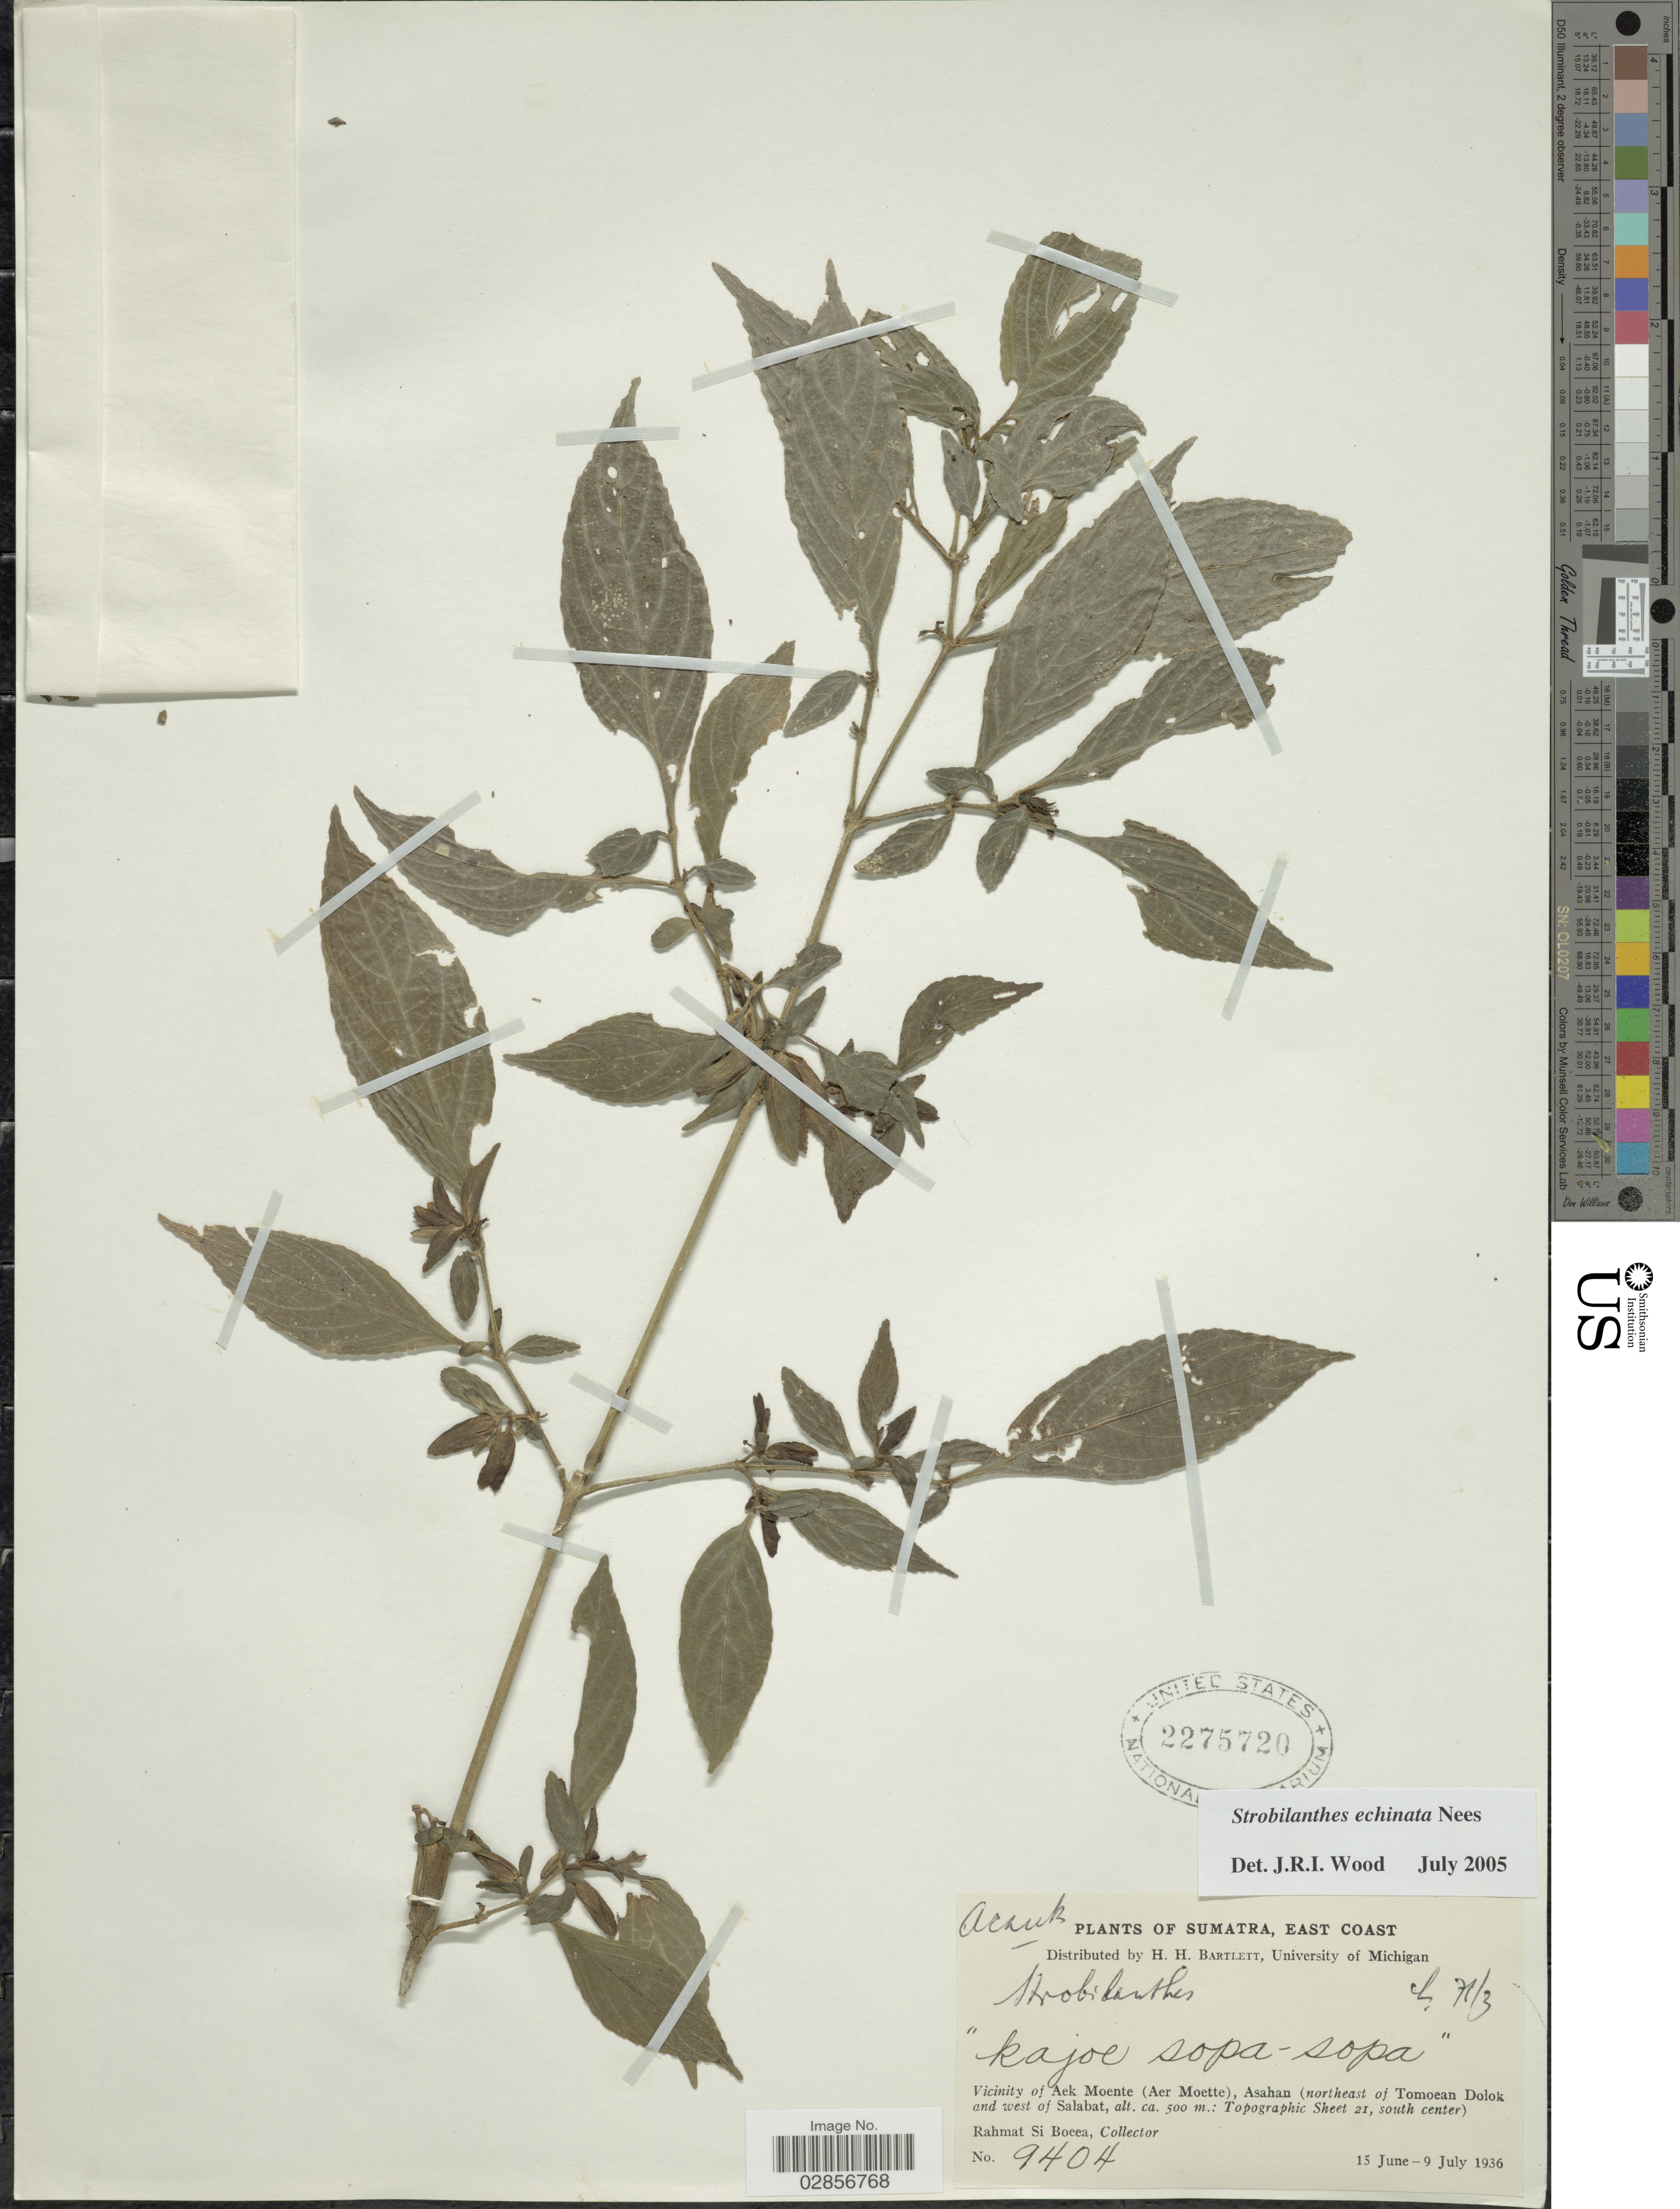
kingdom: Plantae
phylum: Tracheophyta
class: Magnoliopsida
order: Lamiales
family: Acanthaceae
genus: Strobilanthes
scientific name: Strobilanthes echinata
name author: Nees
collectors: Rahmat Si Boeea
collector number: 9404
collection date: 1936-06-15/1936-07-09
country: Indonesia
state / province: Sumatra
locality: East Coast. Vicinity of Aek Moente (Aer Moette), Asahan (northeast of Toemoean Dolok and west of Salabat, Topographic Sheet 21, south center).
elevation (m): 500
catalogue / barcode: US 2275720